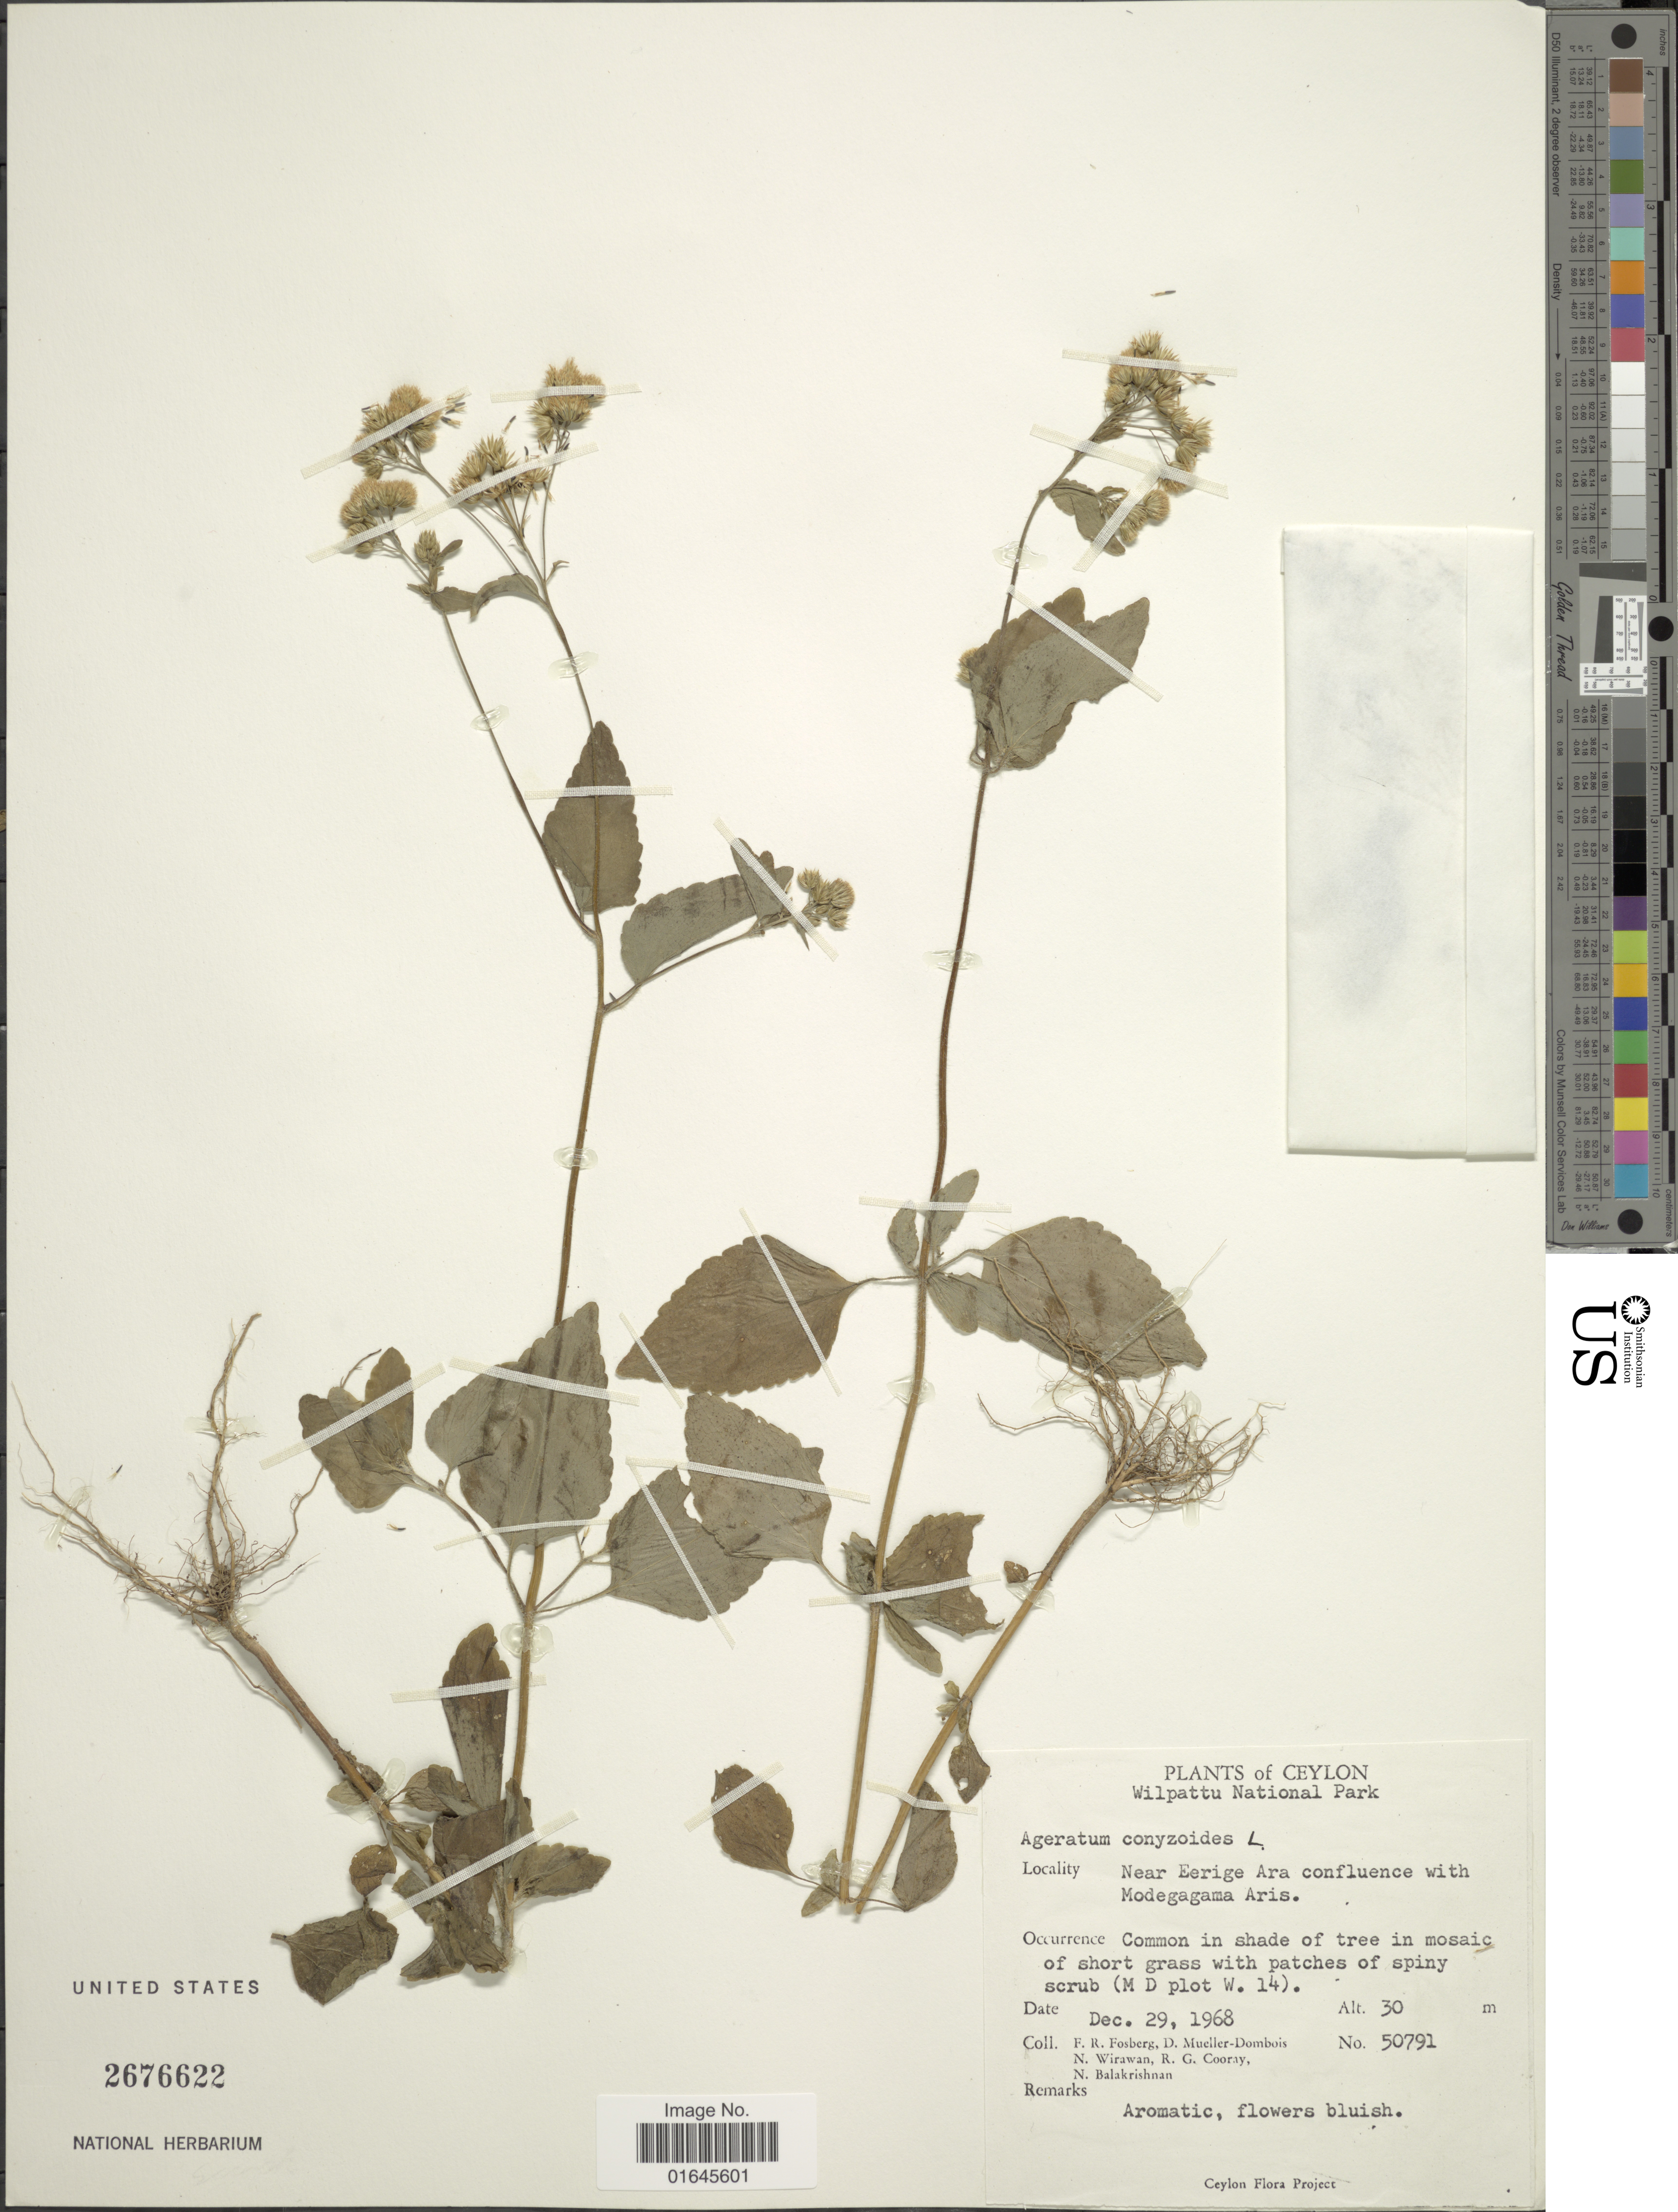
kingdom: Plantae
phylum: Tracheophyta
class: Magnoliopsida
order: Asterales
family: Asteraceae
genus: Ageratum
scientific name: Ageratum conyzoides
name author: L.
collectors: F. R. Fosberg, D. Mueller-Dombois, N. Wirawan, R. Cooray & N. Balakrishnan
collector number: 50791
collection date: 1968-12-29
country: Sri Lanka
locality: Ceylon. Wilpattu National Park, Near Eerige Ara confluence with Modegagama Aris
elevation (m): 30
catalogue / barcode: US 2676622